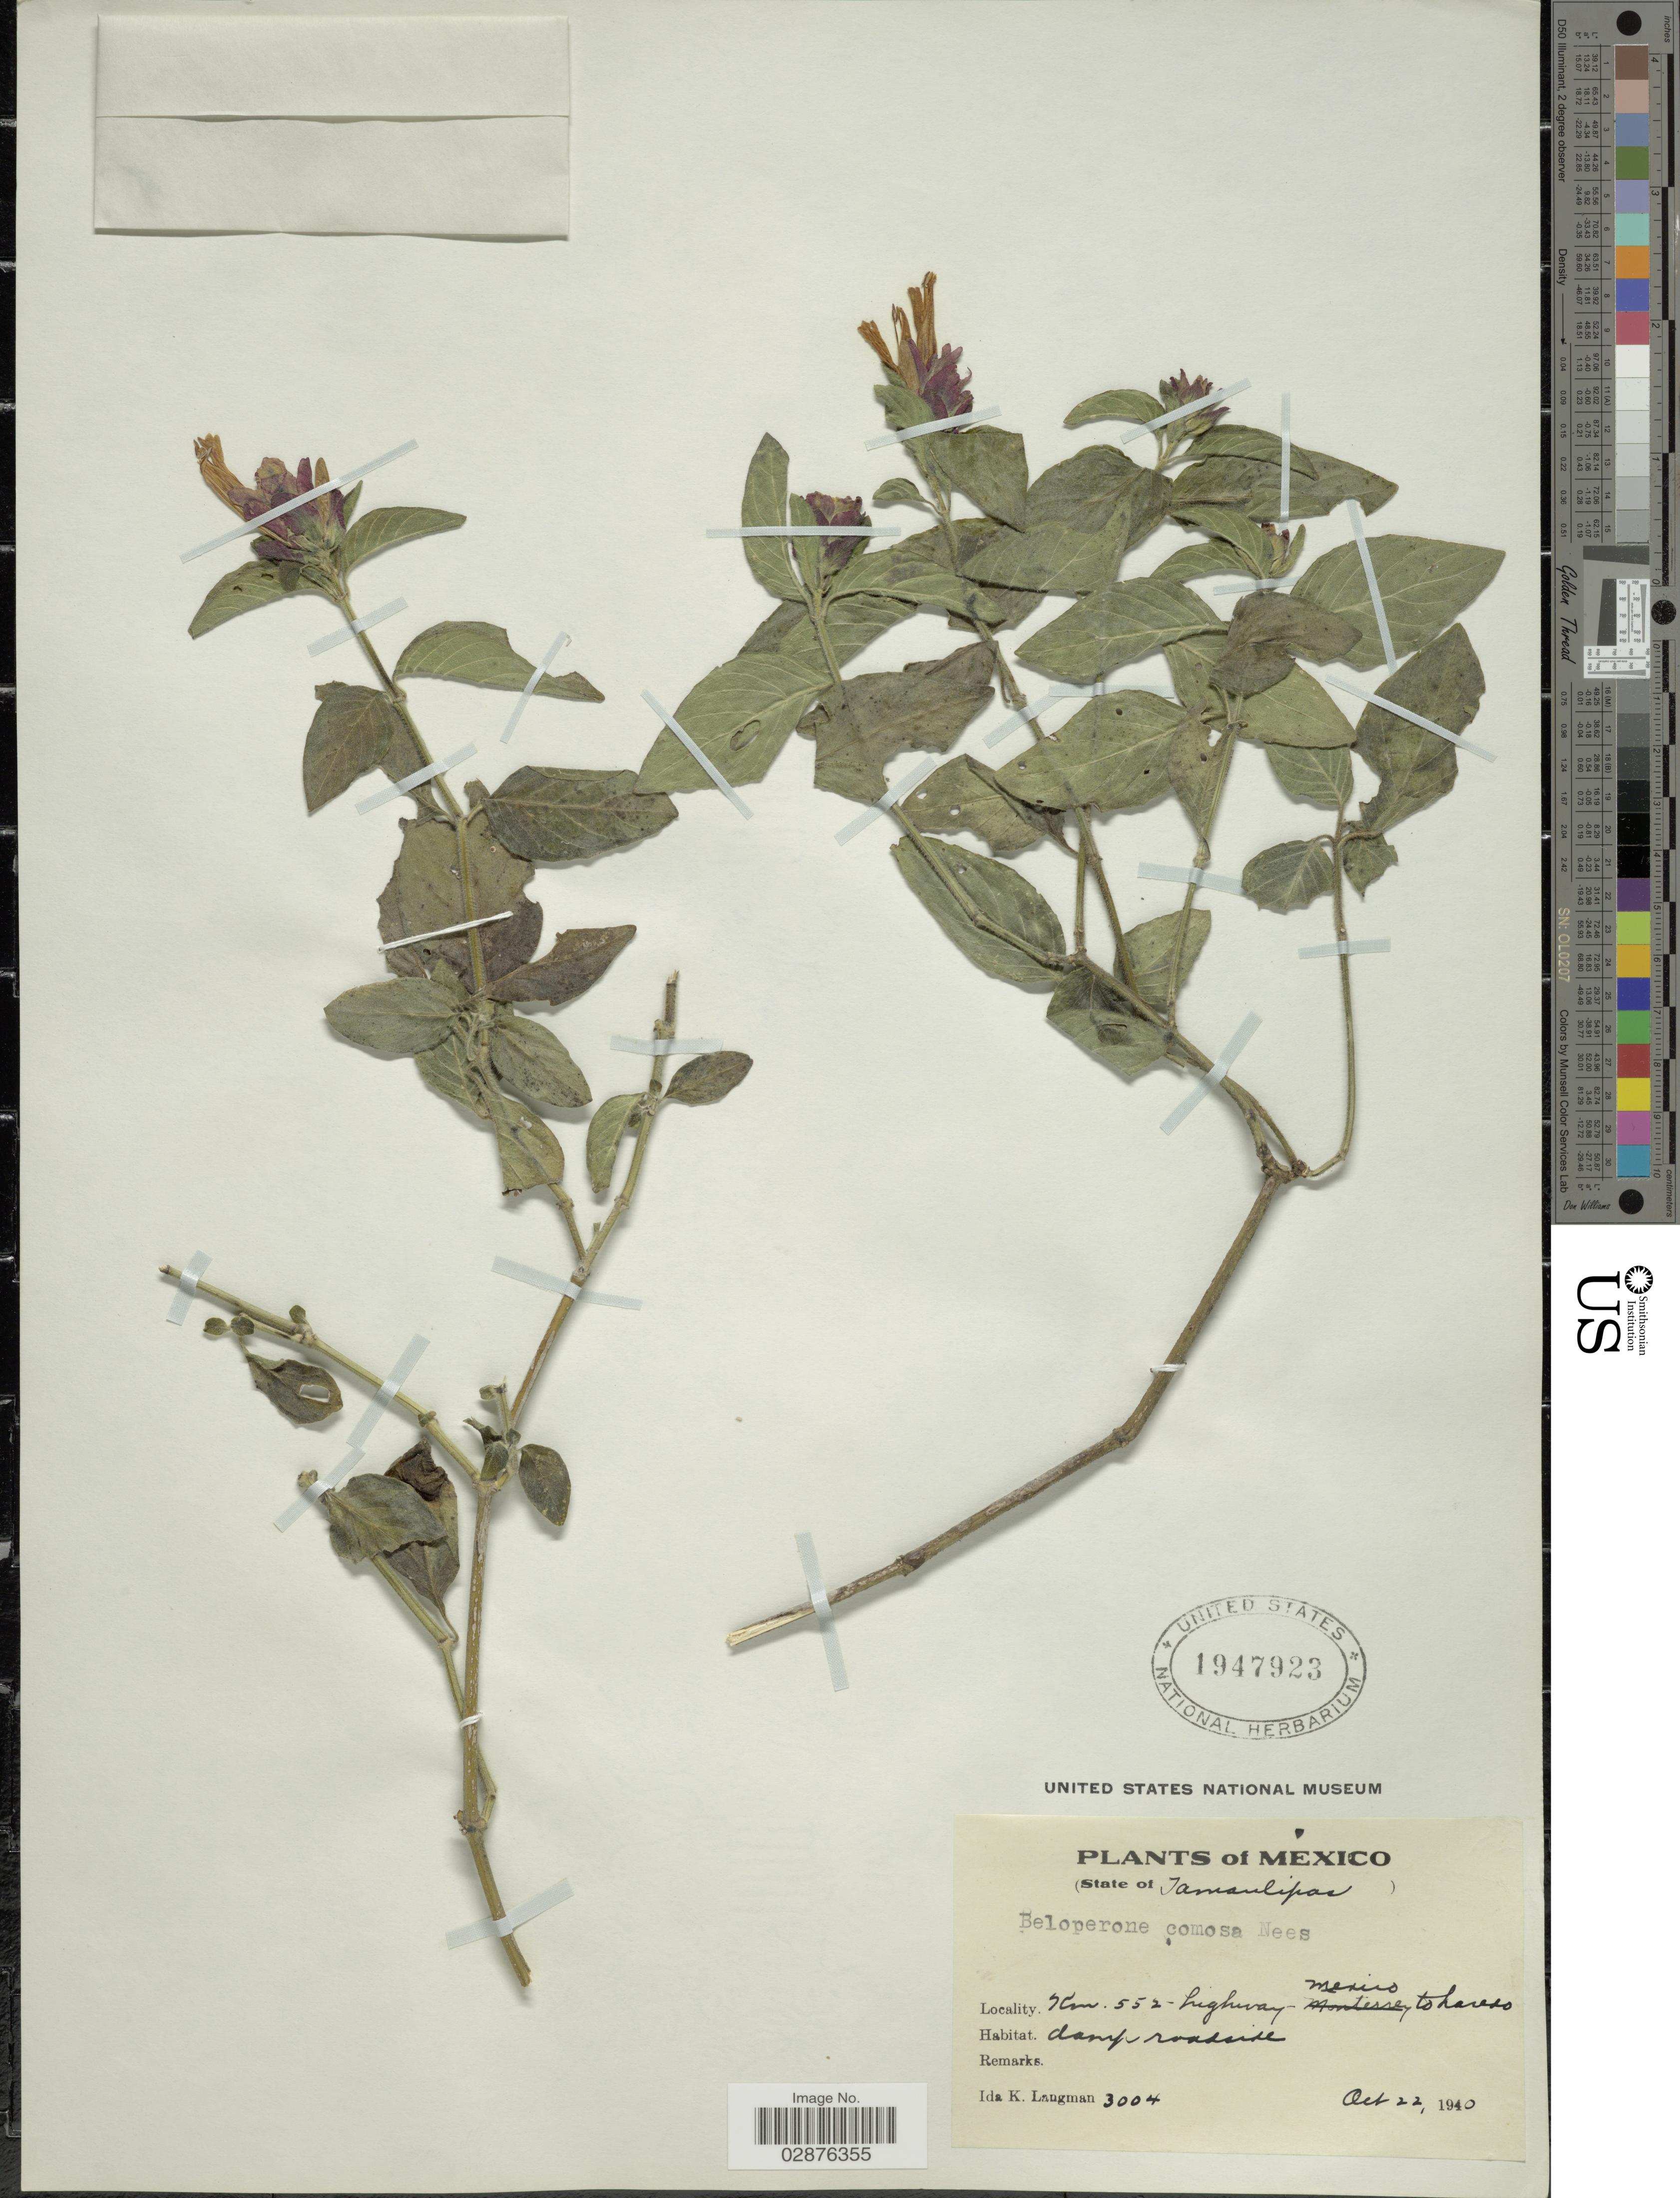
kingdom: Plantae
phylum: Tracheophyta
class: Magnoliopsida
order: Lamiales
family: Acanthaceae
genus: Justicia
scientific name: Justicia fulvicoma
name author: Schltdl. & Cham.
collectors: I. K. Langman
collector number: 3004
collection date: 1940-10-22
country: Mexico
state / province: Tamaulipas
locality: Km. 552-highway Mexico to Laredo.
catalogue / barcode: US 1947923